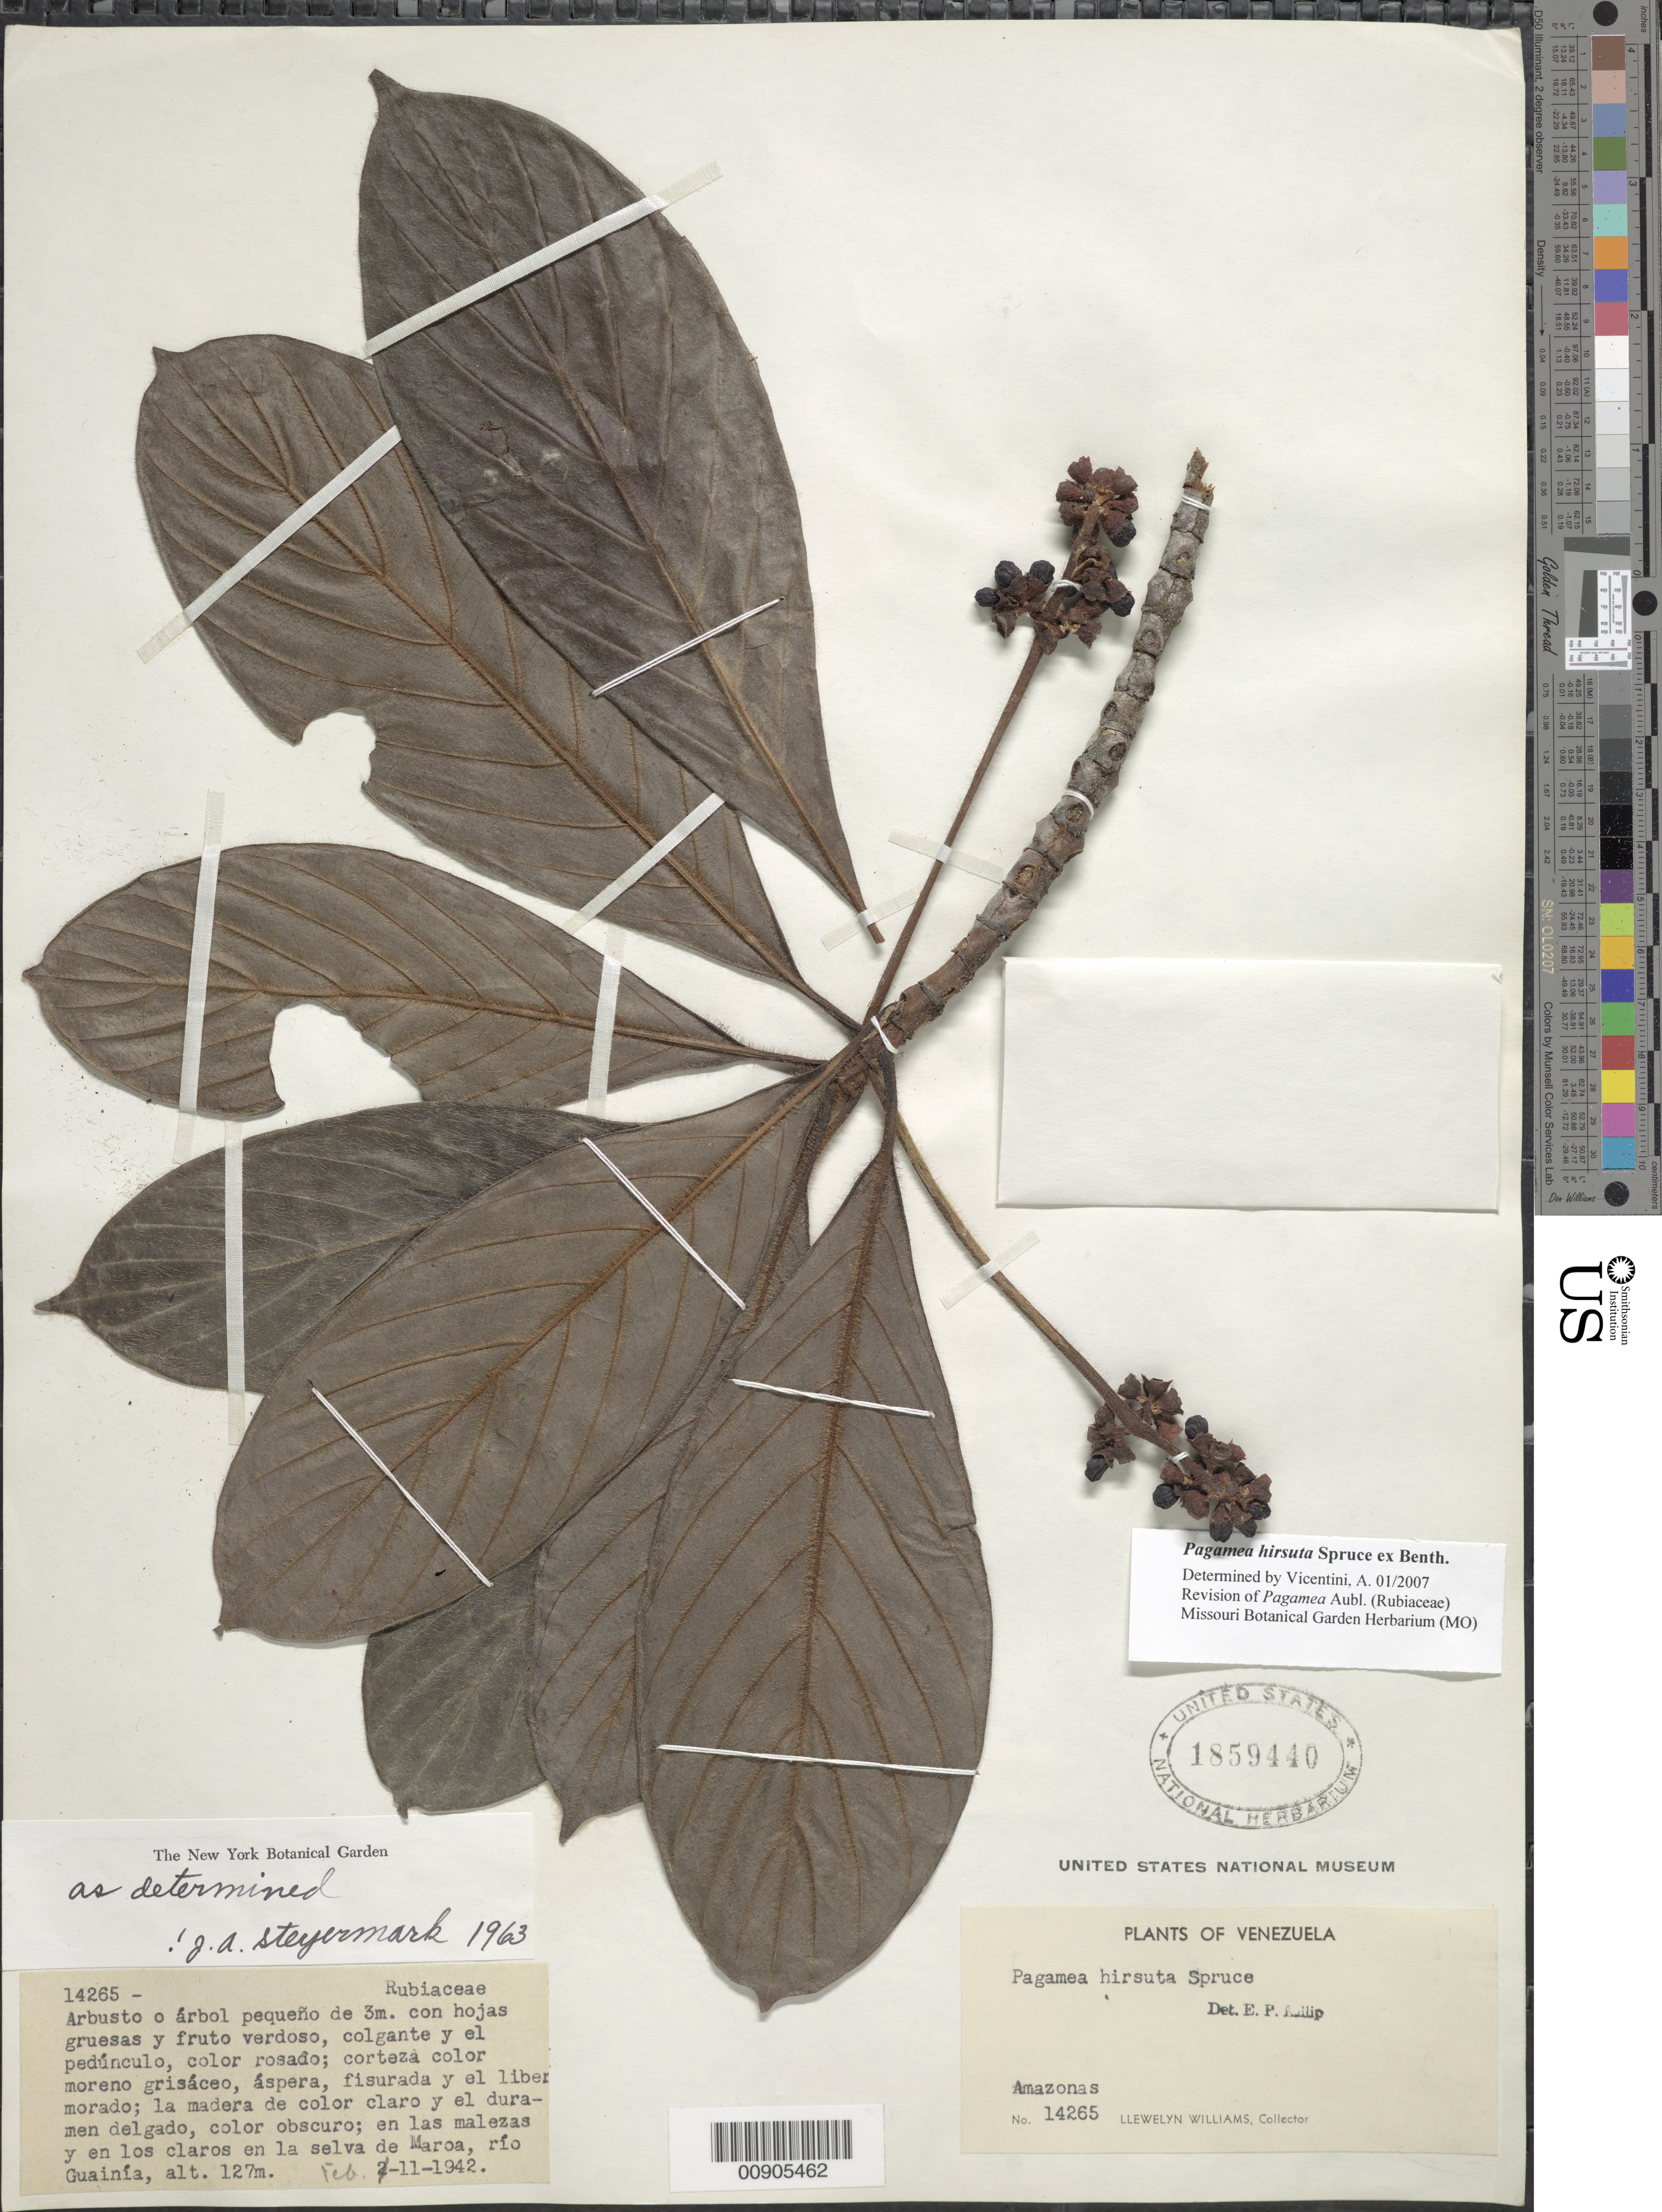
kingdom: Plantae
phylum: Tracheophyta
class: Magnoliopsida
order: Gentianales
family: Rubiaceae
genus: Pagamea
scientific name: Pagamea hirsuta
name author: Spruce ex Benth.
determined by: Vicentini, A.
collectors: Ll. Williams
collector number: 14265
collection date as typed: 11-Feb-42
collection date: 1942-02-11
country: Venezuela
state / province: Amazonas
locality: Maroa, Río Guainía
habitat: Malezas y los claros en la selva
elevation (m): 127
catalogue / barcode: US 1859440